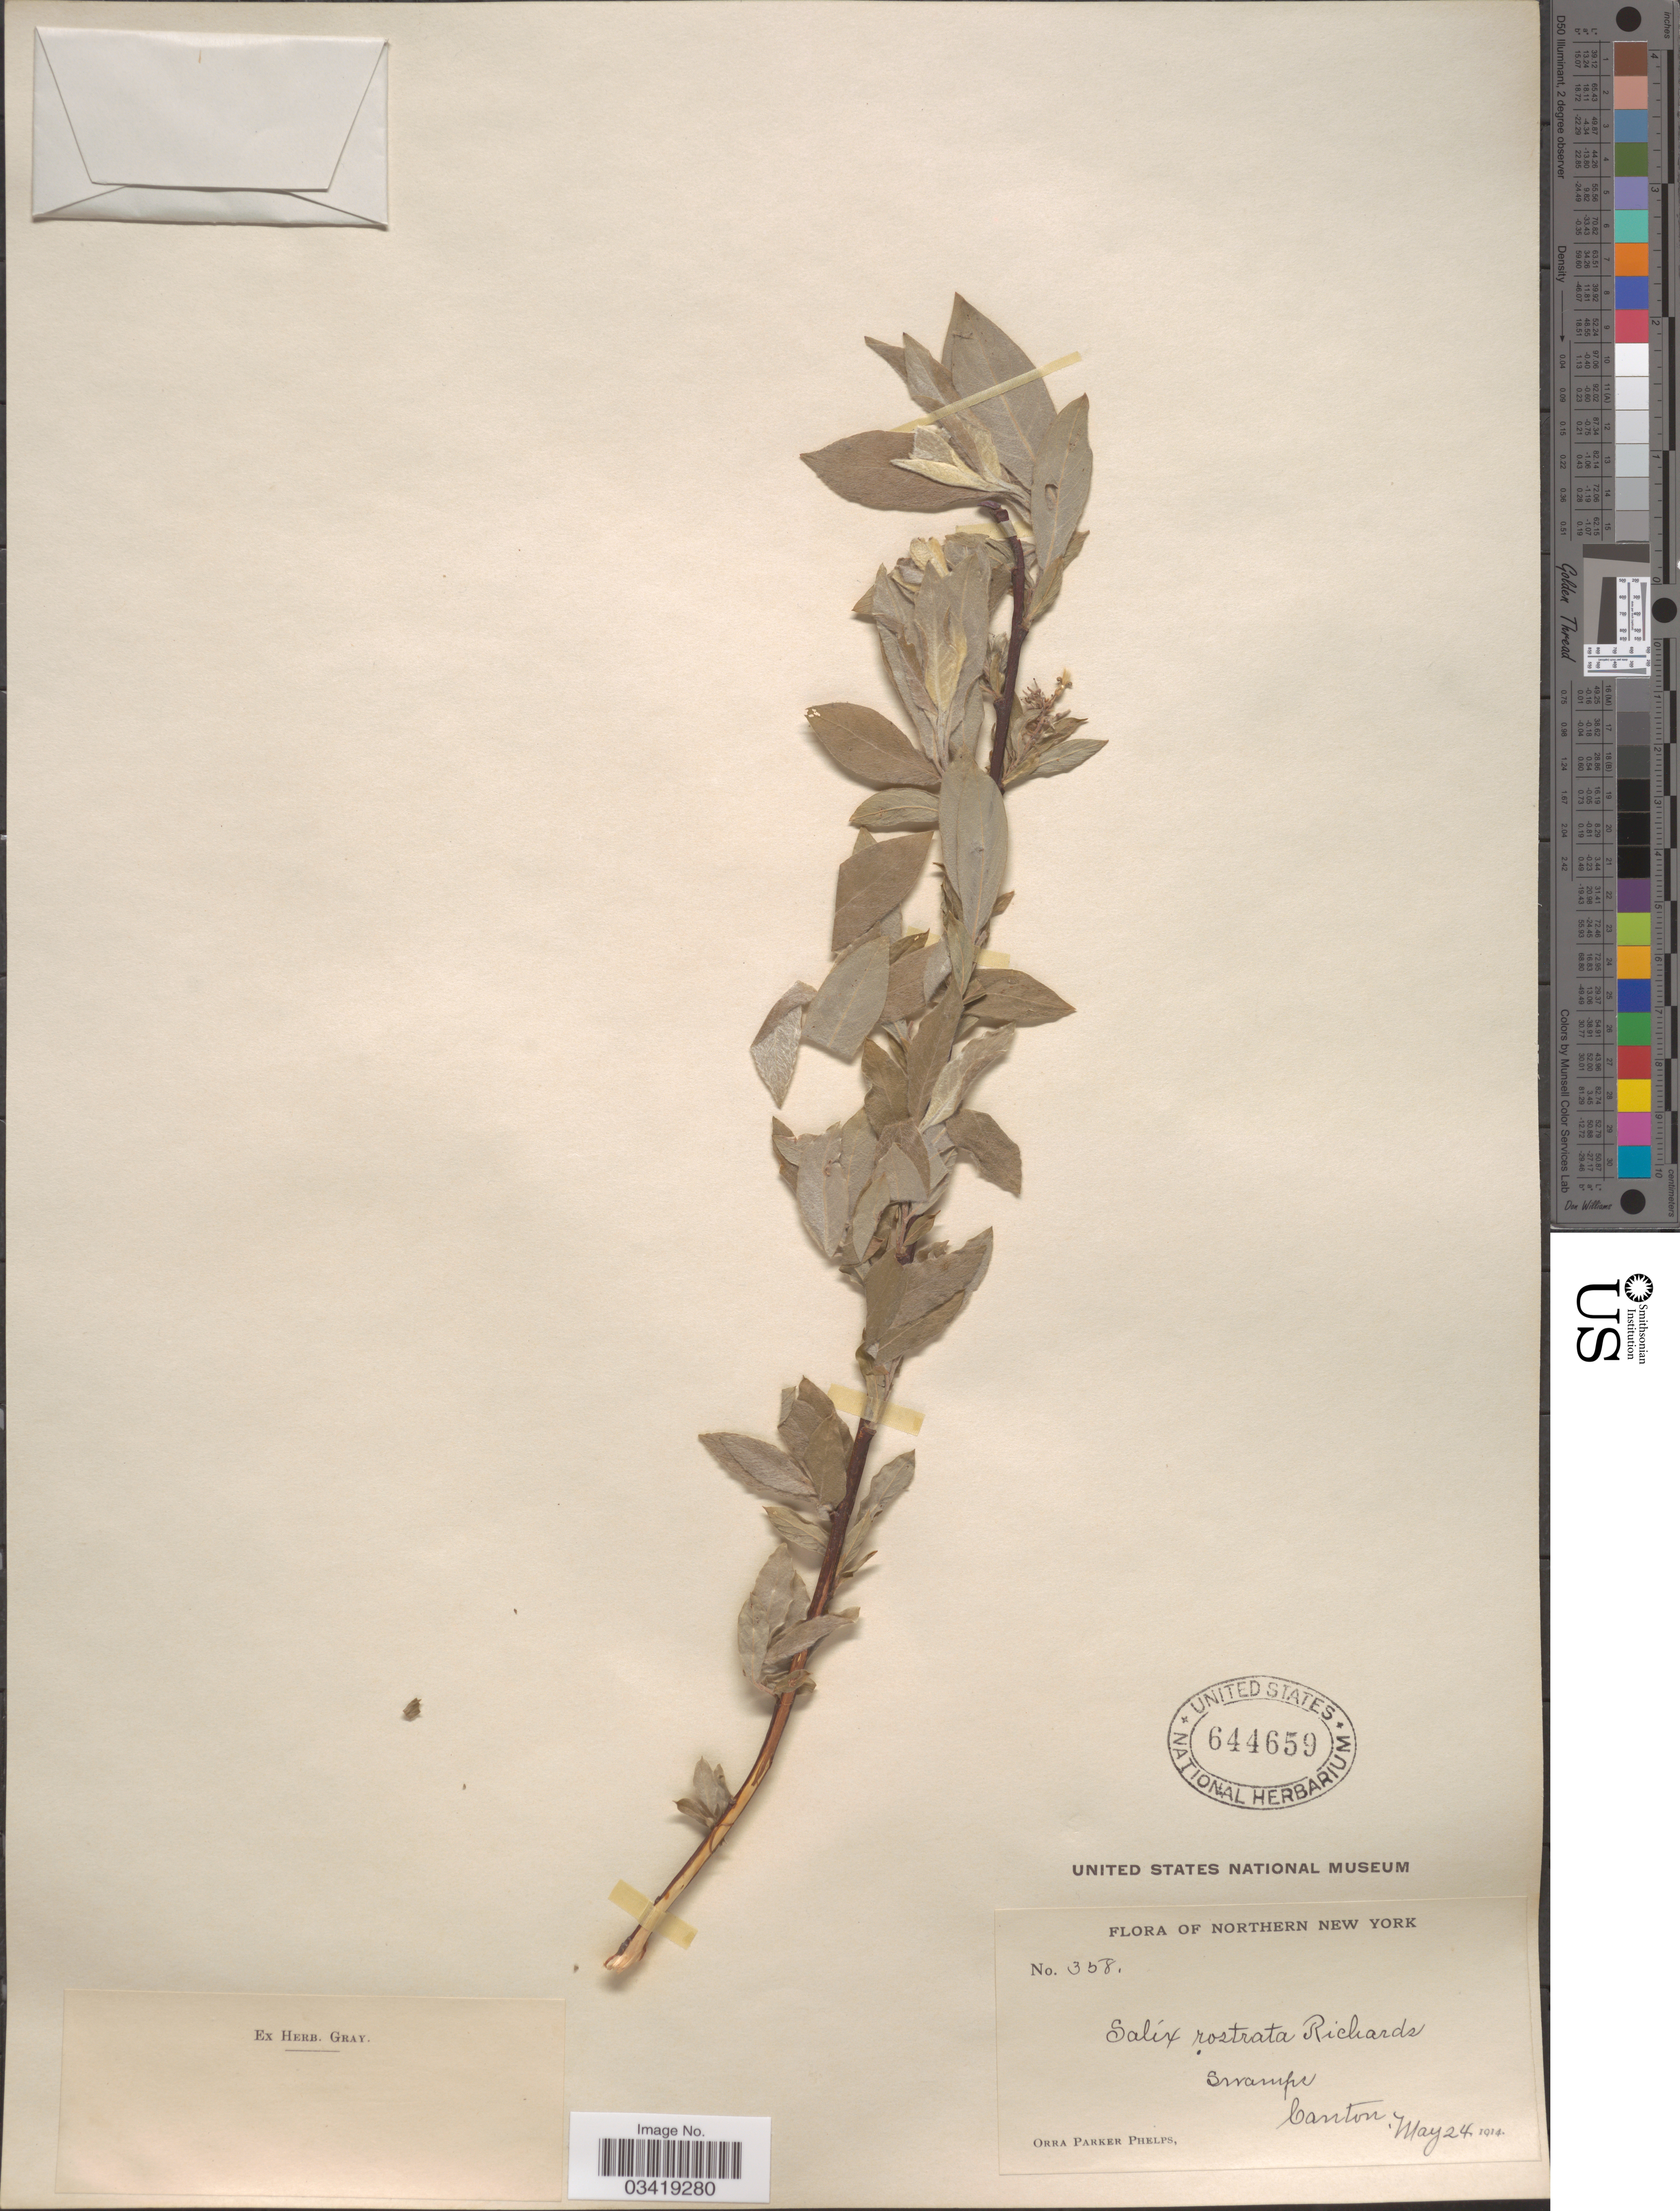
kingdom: Plantae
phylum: Tracheophyta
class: Magnoliopsida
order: Malpighiales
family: Salicaceae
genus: Salix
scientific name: Salix bebbiana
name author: Sarg.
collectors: O. P. Phelps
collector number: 358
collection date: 1914-05-24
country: United States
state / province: New York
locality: Northern New York. Canton.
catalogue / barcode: US 644659